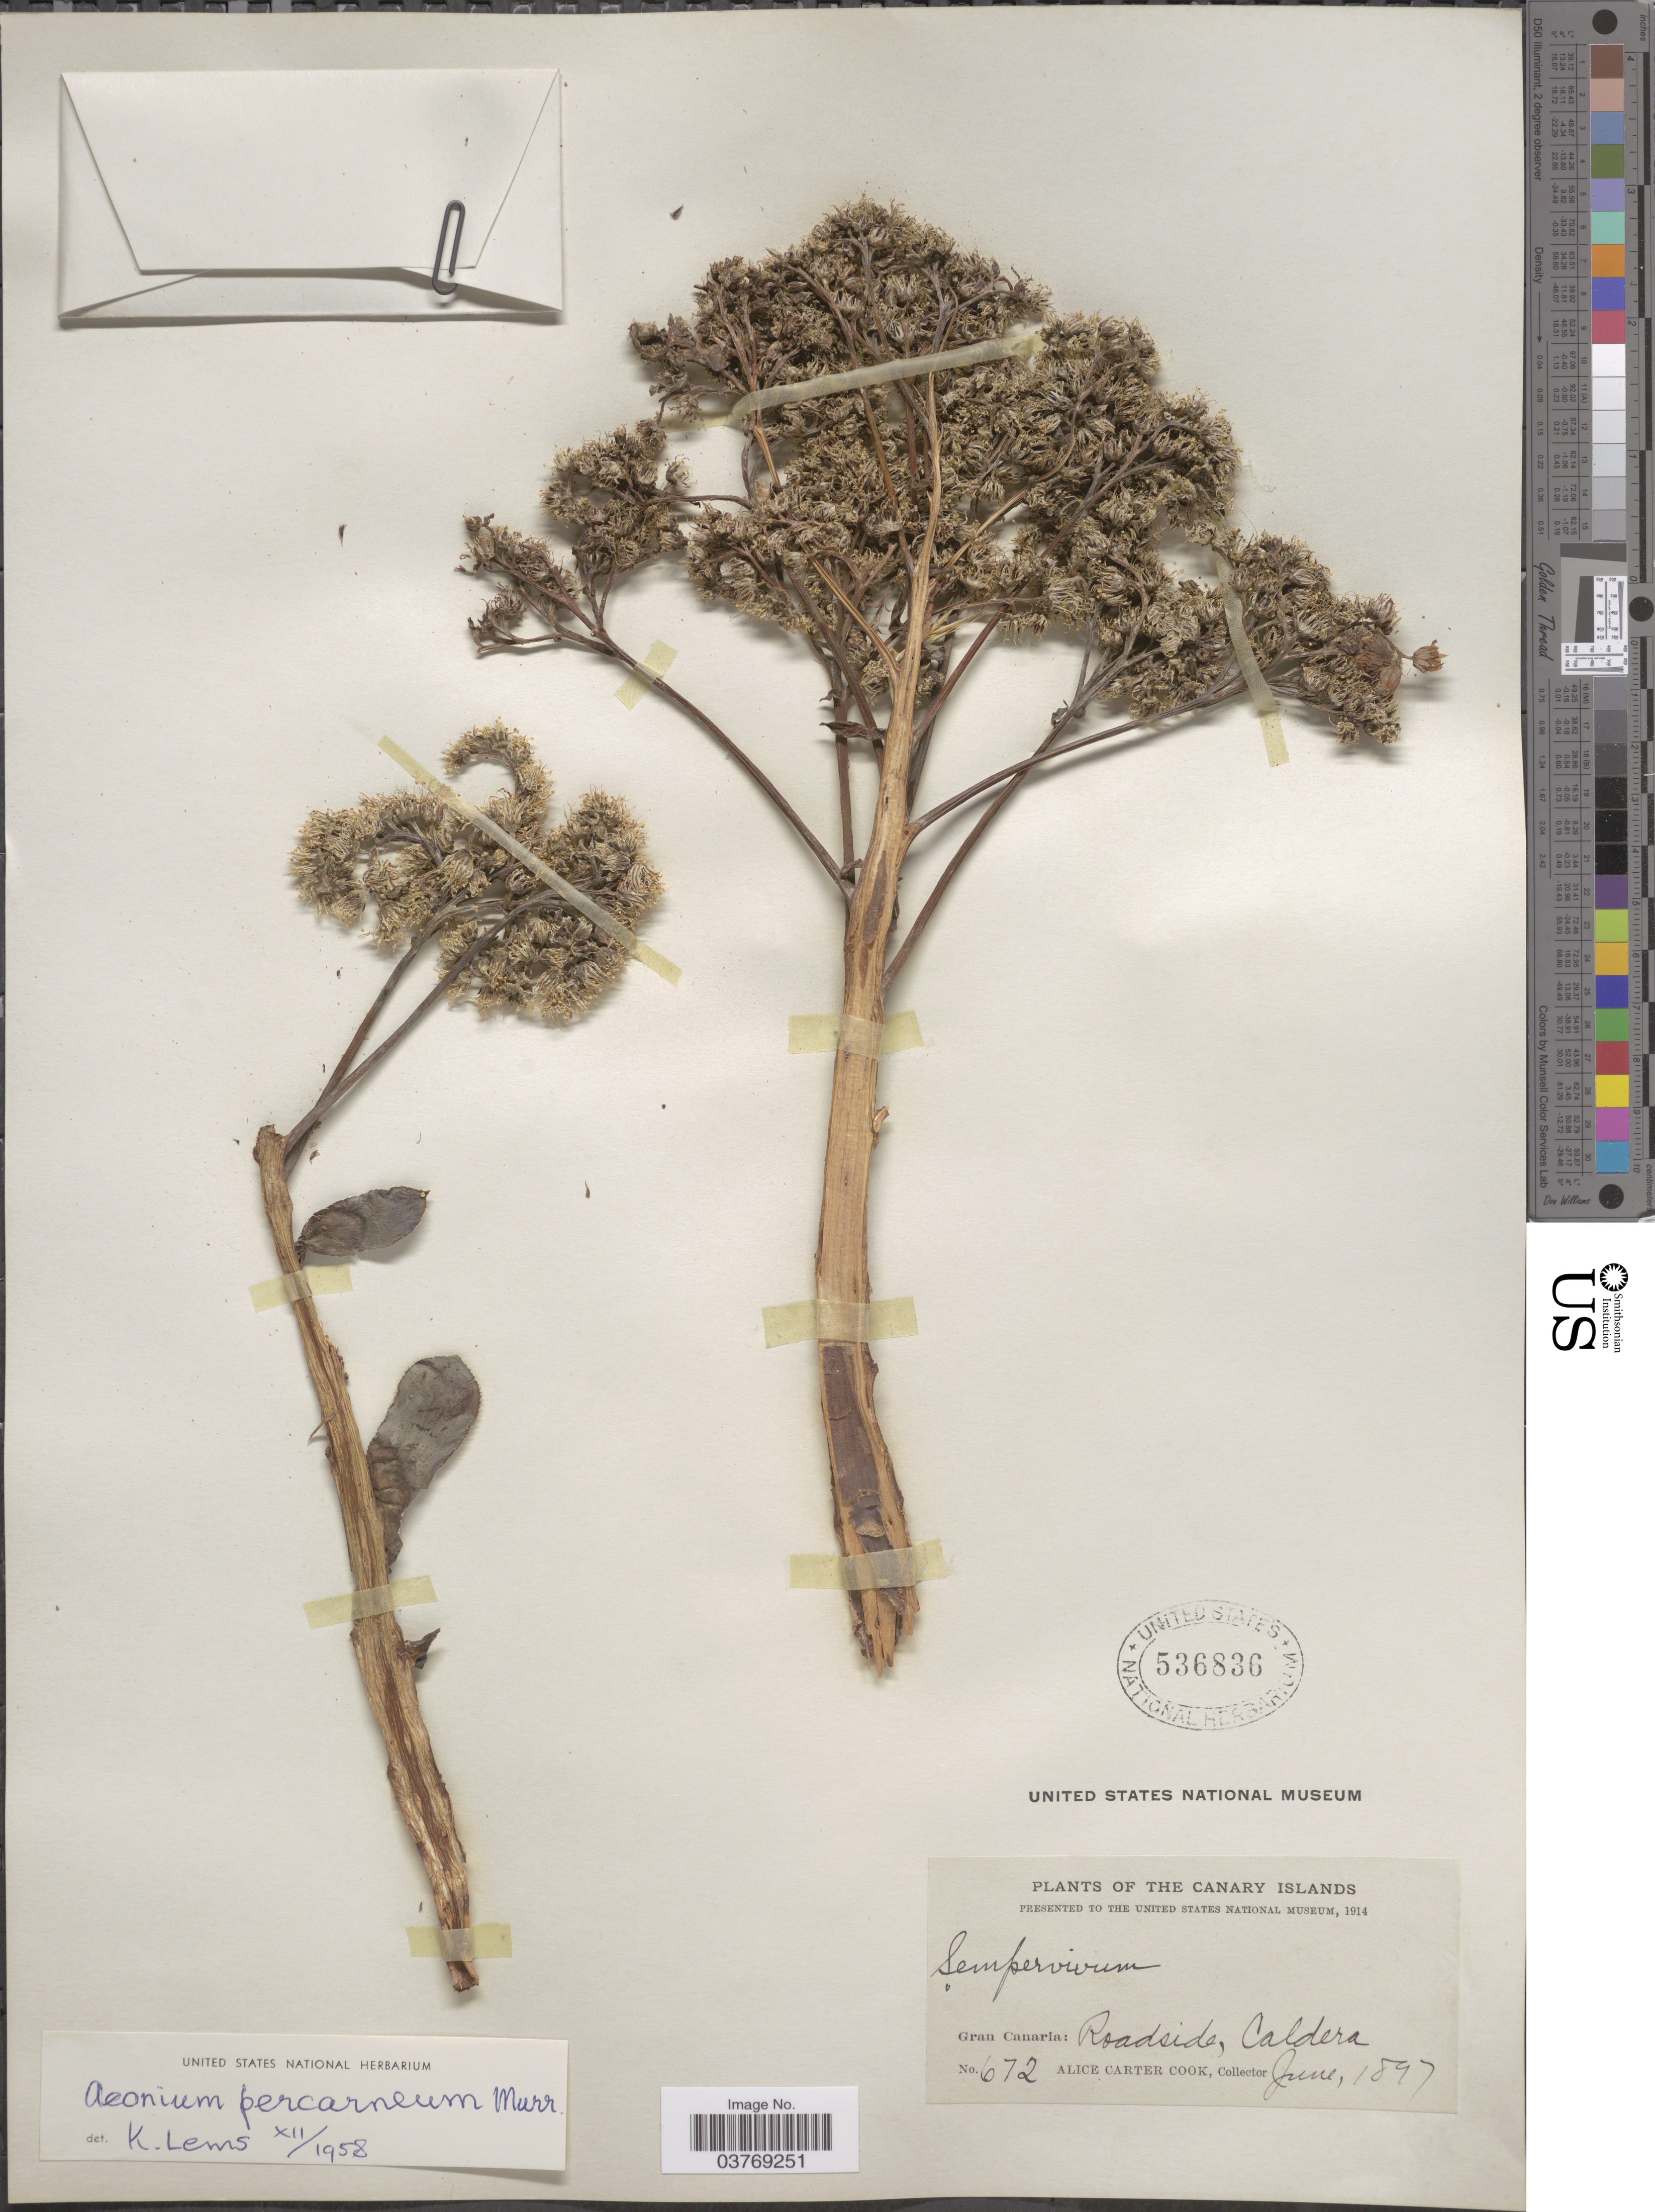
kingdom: Plantae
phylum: Tracheophyta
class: Magnoliopsida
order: Saxifragales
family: Crassulaceae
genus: Aeonium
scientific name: Aeonium percarneum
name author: (R.P. Murray) Pit. & Proust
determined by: Lems, K.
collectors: Alice C. Cook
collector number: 672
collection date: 1897-06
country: Spain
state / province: Canarias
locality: The Canary Islands. Gran Canaria: Roadside, Caldera.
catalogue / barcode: US 536836